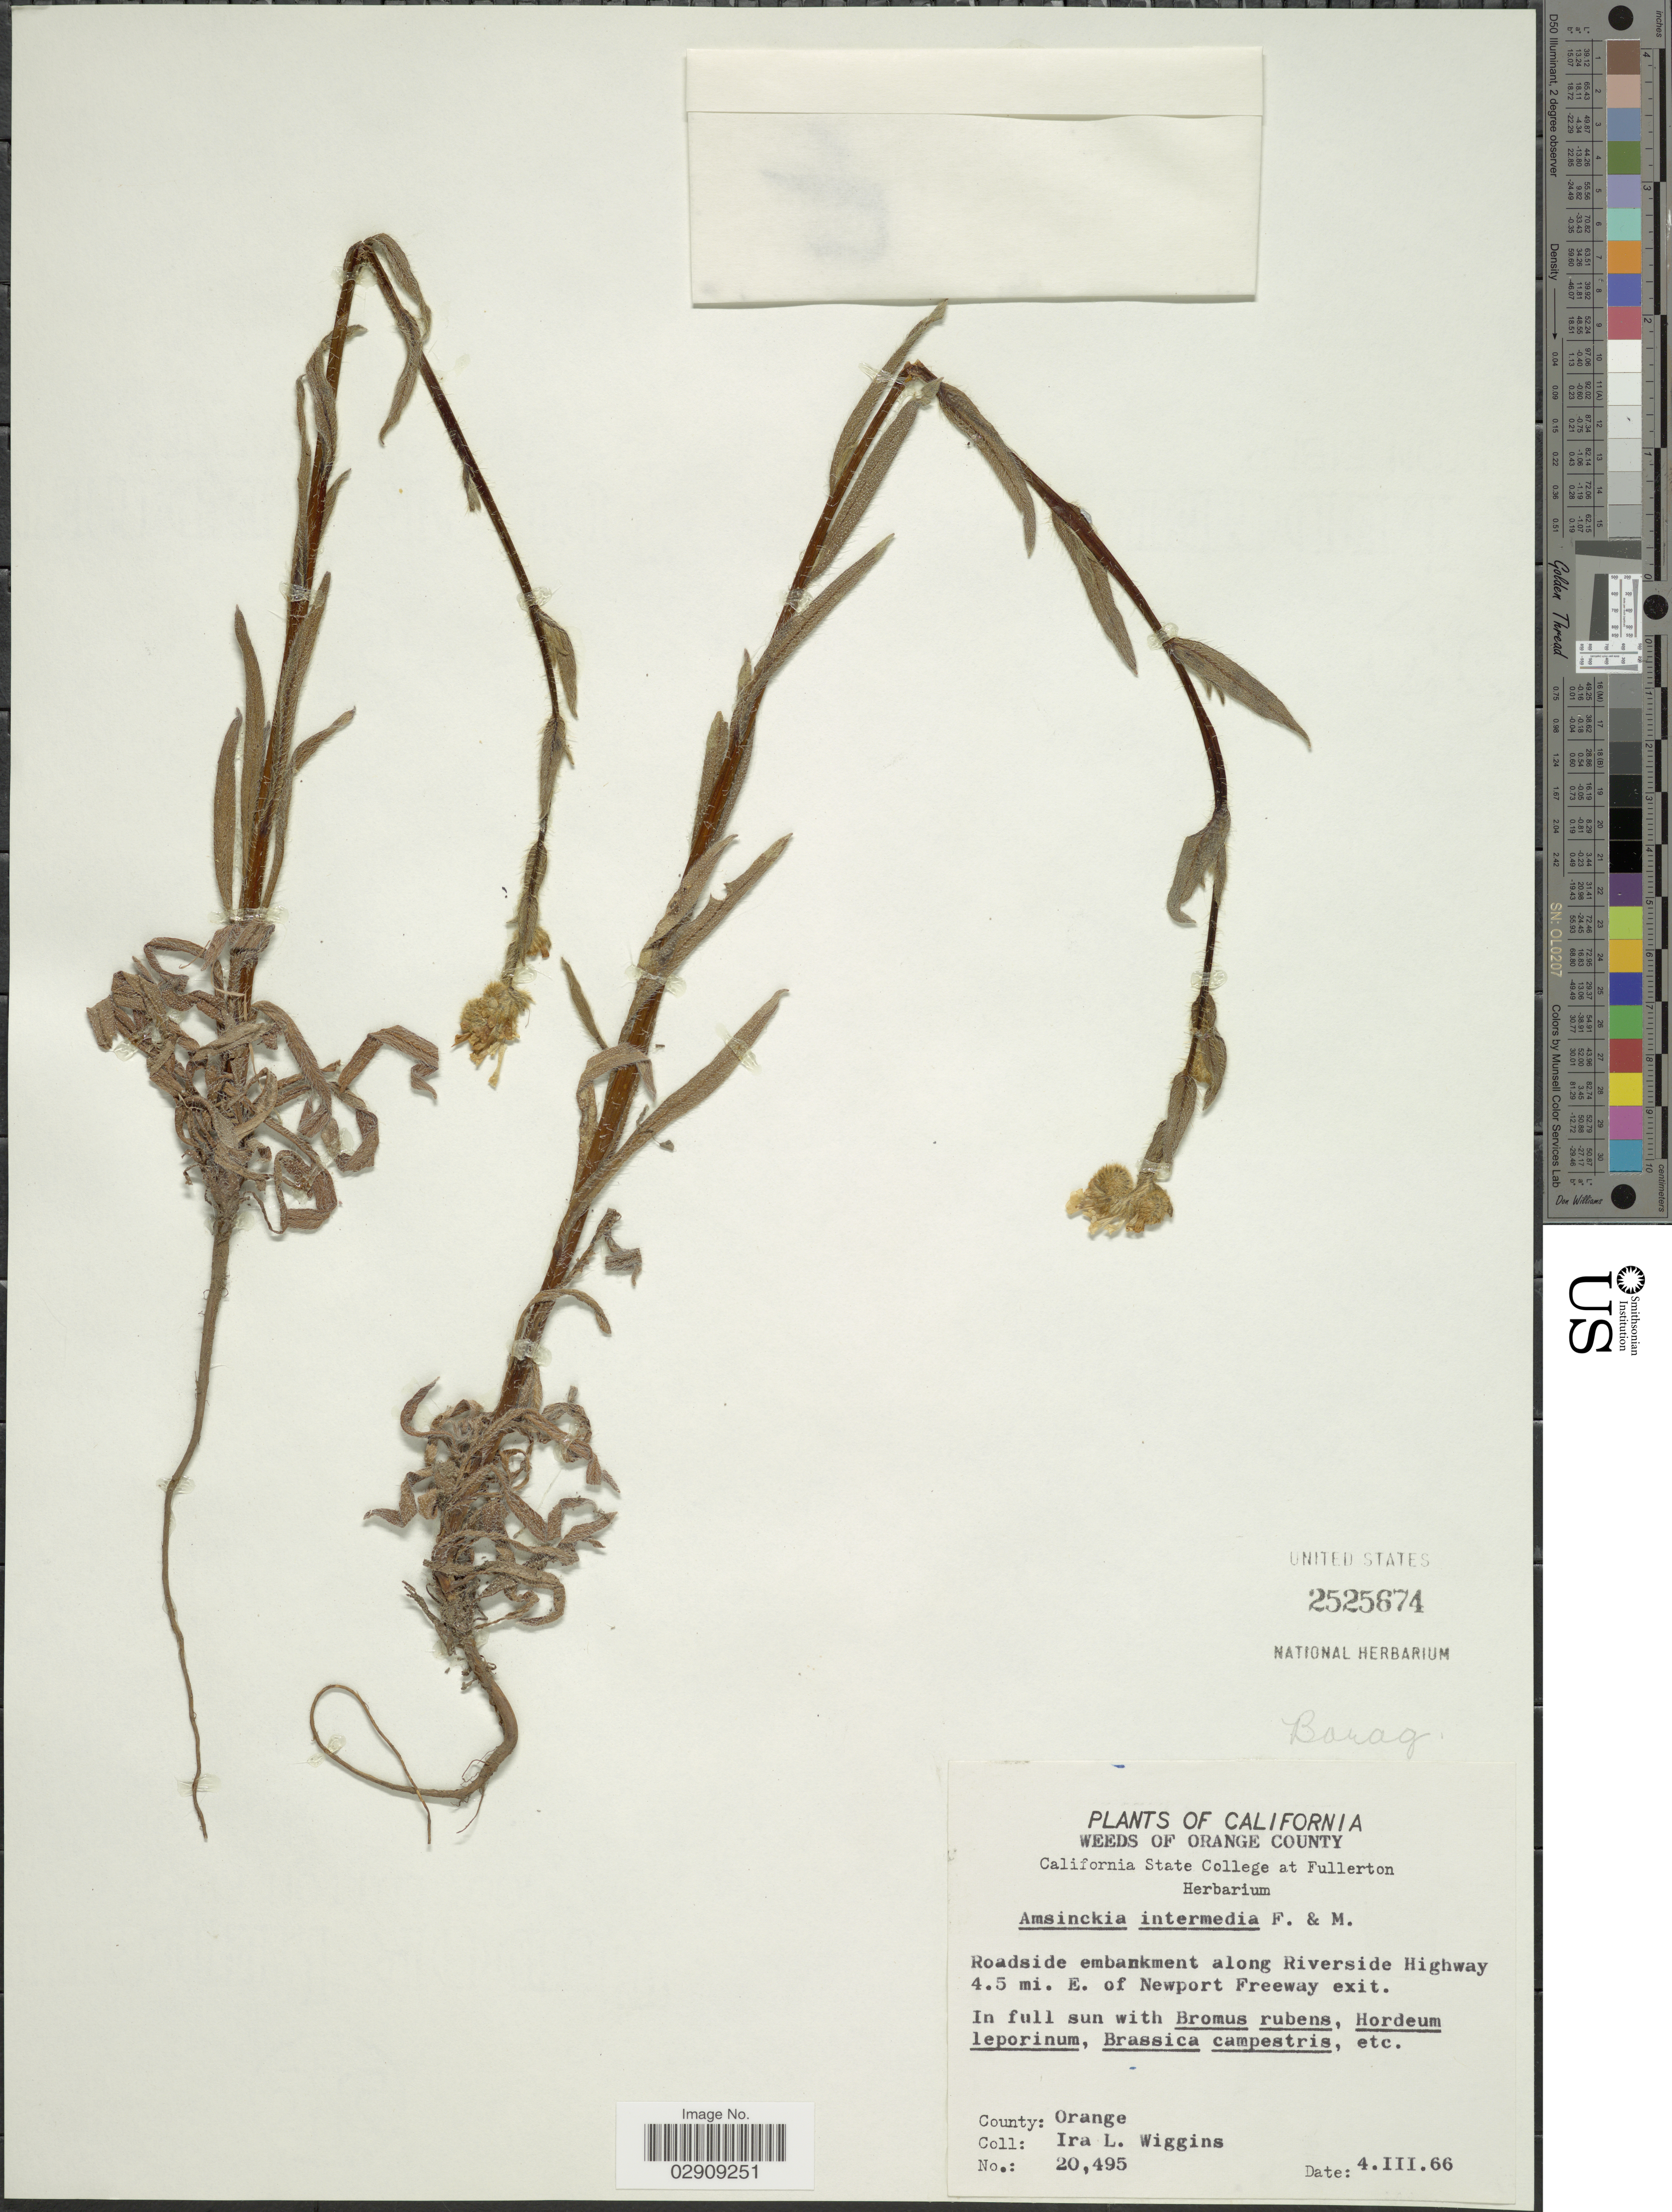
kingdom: Plantae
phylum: Tracheophyta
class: Magnoliopsida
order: Boraginales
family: Boraginaceae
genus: Amsinckia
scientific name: Amsinckia menziesii var. intermedia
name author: (Fisch. & C.A. Mey.) Ganders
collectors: I. L. Wiggins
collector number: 20495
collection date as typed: Transcribed d/m/y: 4/3/66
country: United States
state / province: California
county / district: Orange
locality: Orange County. Roadside embankment along Riverside Highway 4.5 mi. E. of Newport Freeway exit.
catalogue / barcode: US 2525674